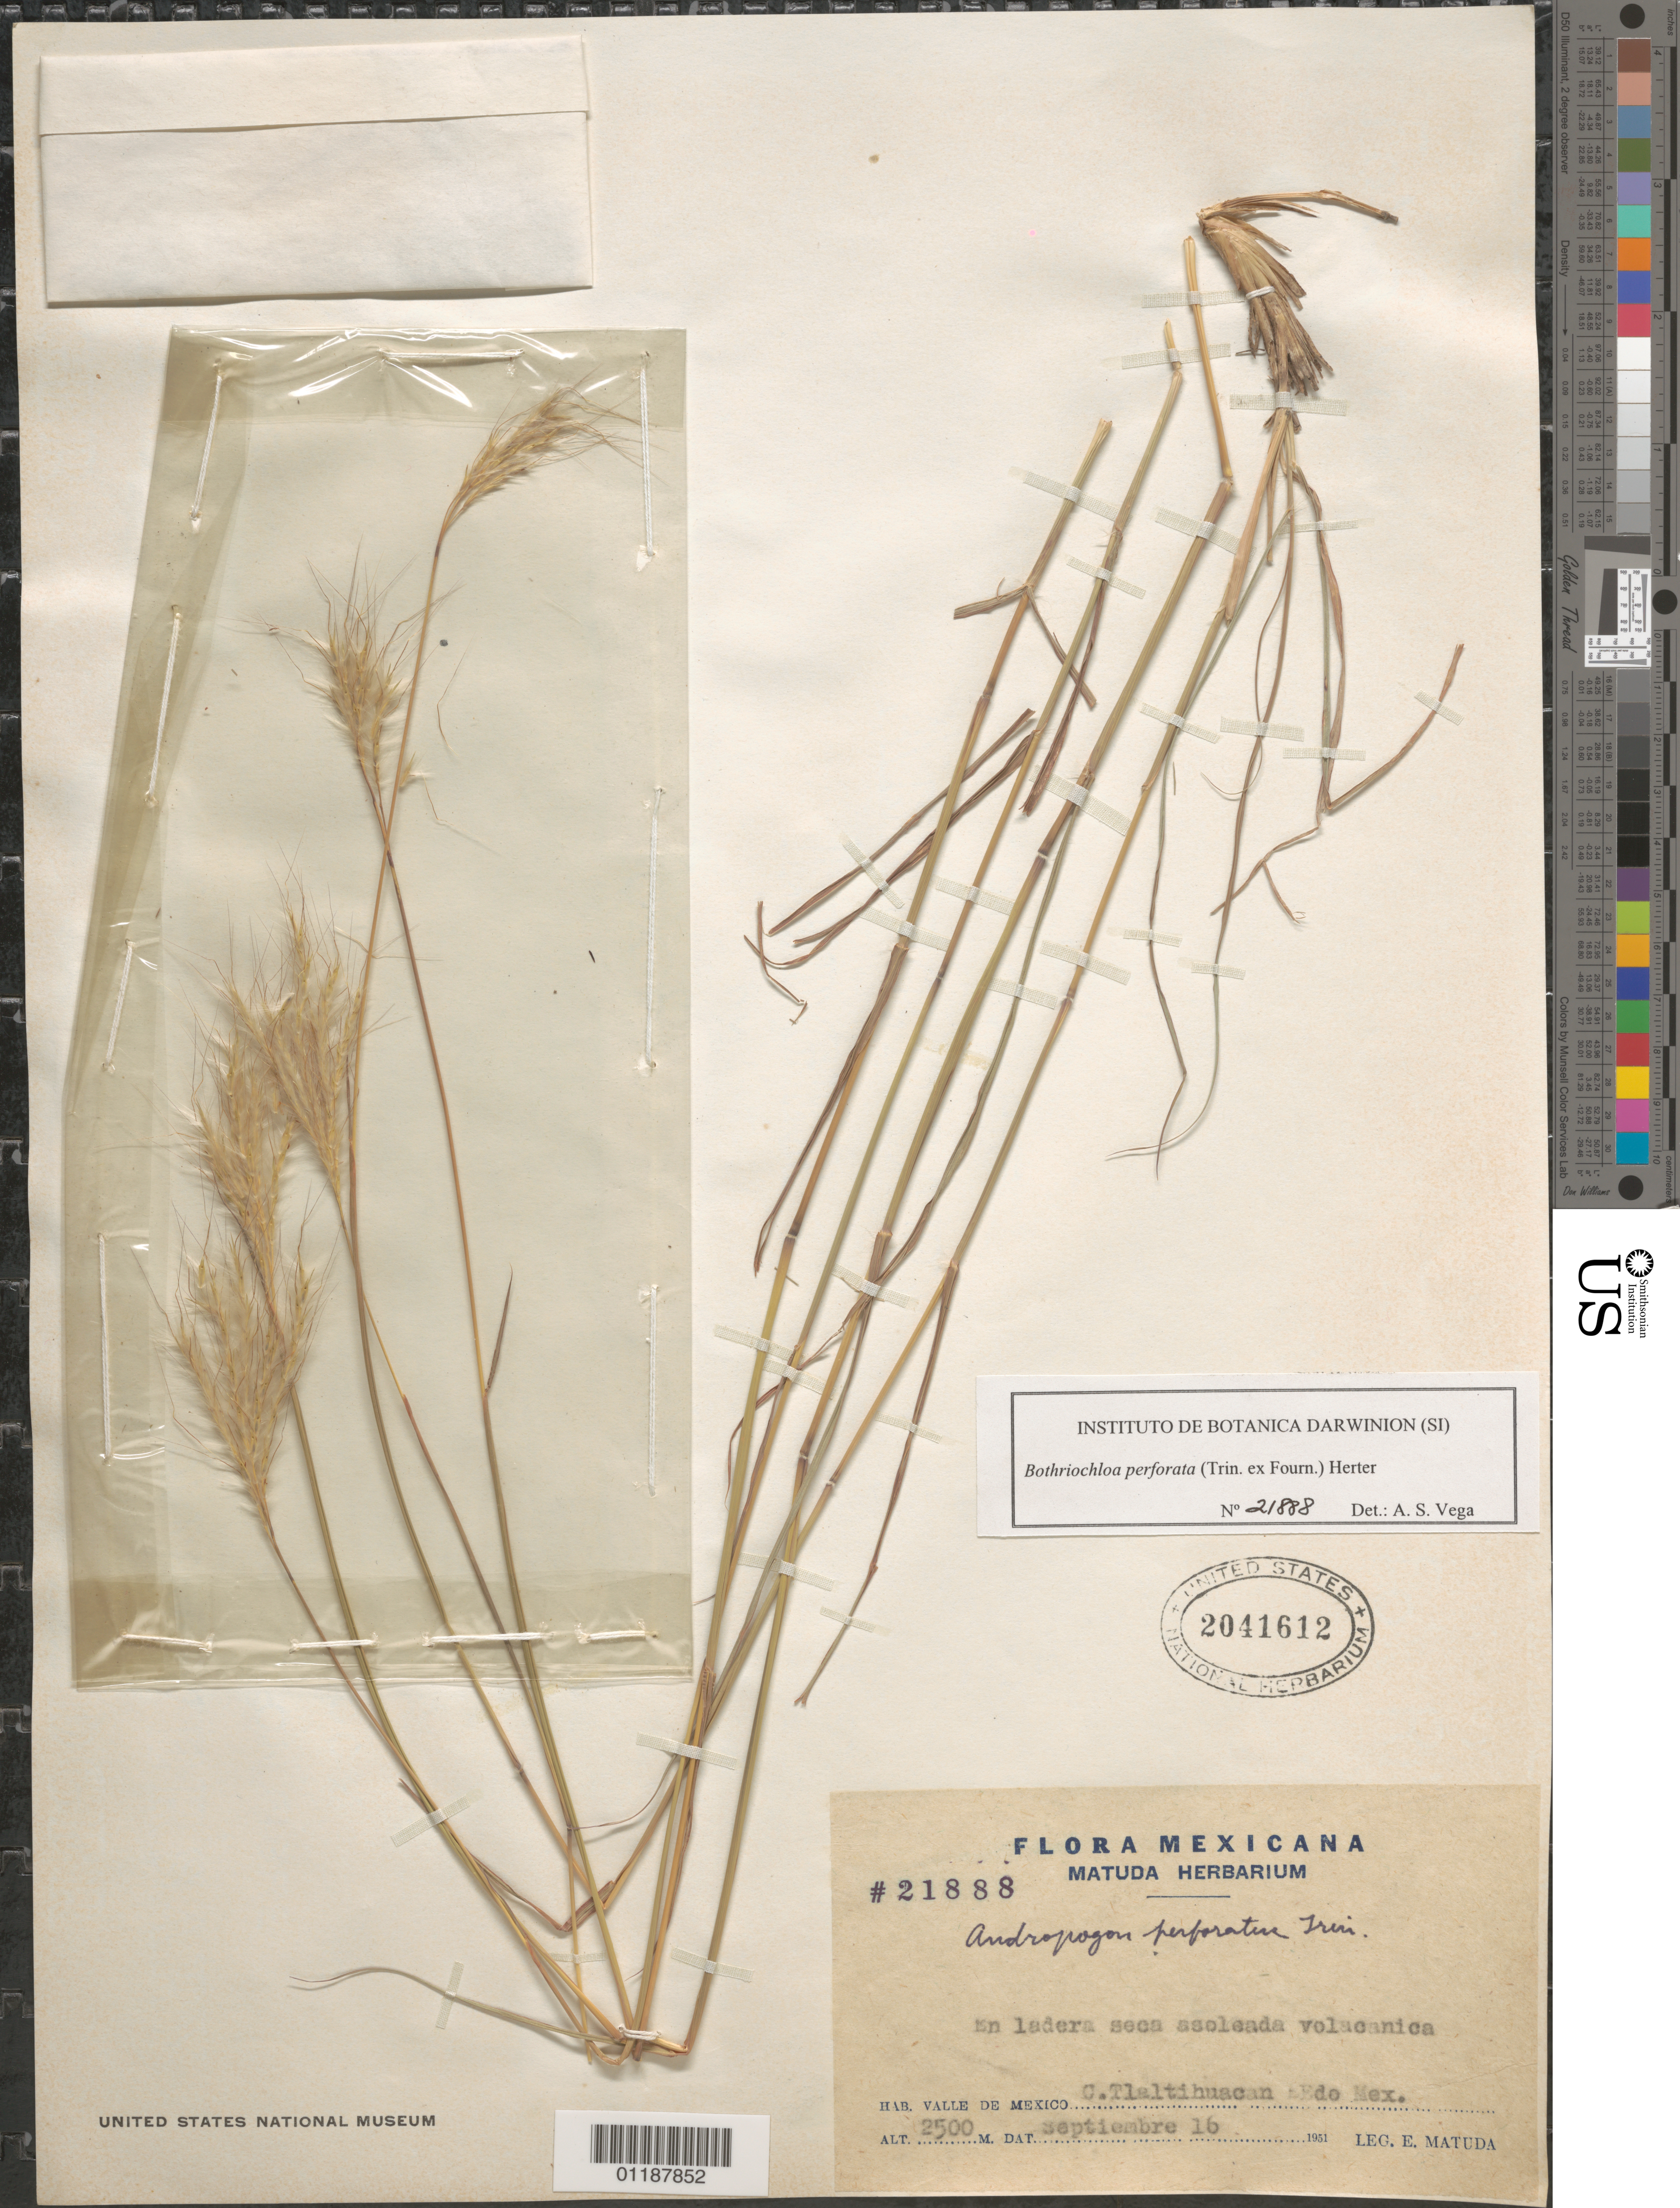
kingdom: Plantae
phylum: Tracheophyta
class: Liliopsida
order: Poales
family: Poaceae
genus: Bothriochloa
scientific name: Bothriochloa perforata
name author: (Trin. ex E. Fourn.) Herter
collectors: E. Matuda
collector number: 21888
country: Mexico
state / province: México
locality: C. Tlaltihuacan, Valle de Mexico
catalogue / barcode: US 2041612